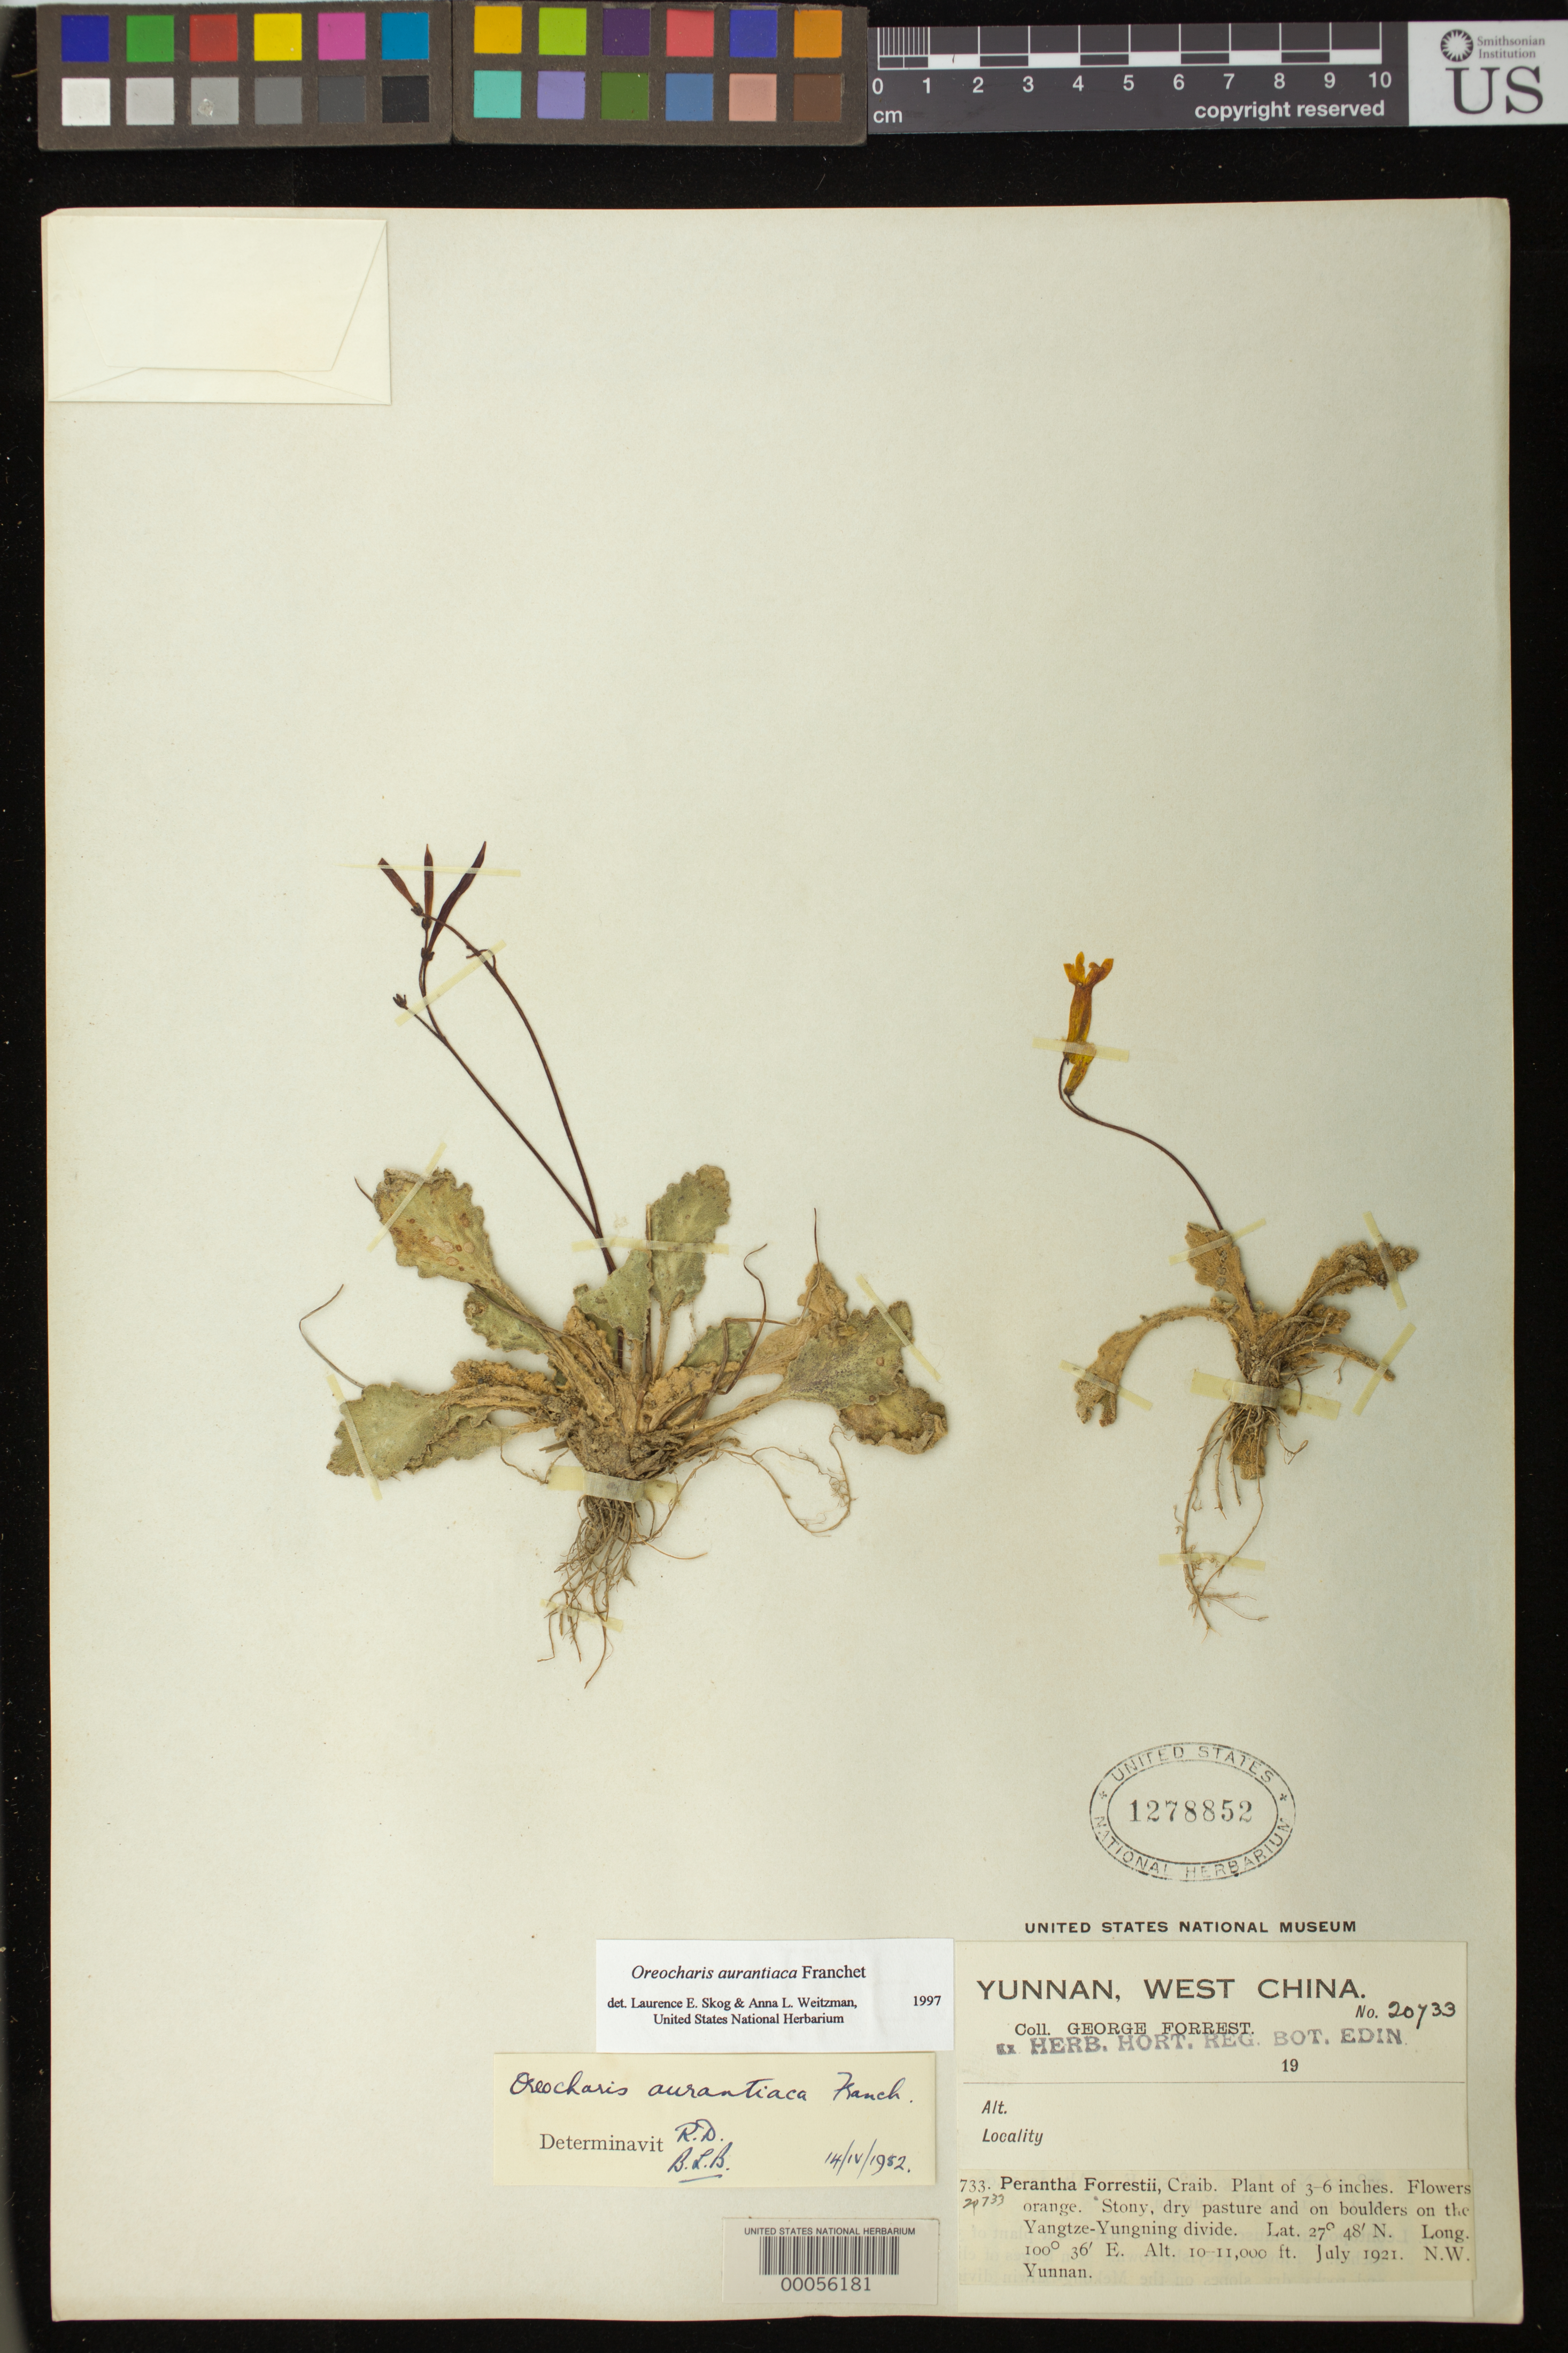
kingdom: Plantae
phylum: Tracheophyta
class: Magnoliopsida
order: Lamiales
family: Gesneriaceae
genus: Oreocharis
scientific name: Oreocharis aurantiaca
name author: Franch.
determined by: Burtt, B. L.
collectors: G. Forrest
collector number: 20733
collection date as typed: Jul 1921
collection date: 1921-07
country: China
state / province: Yunnan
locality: Yangtze-yunging divide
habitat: Stony, dry pasture and on the boulders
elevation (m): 3048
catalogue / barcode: US 1278852